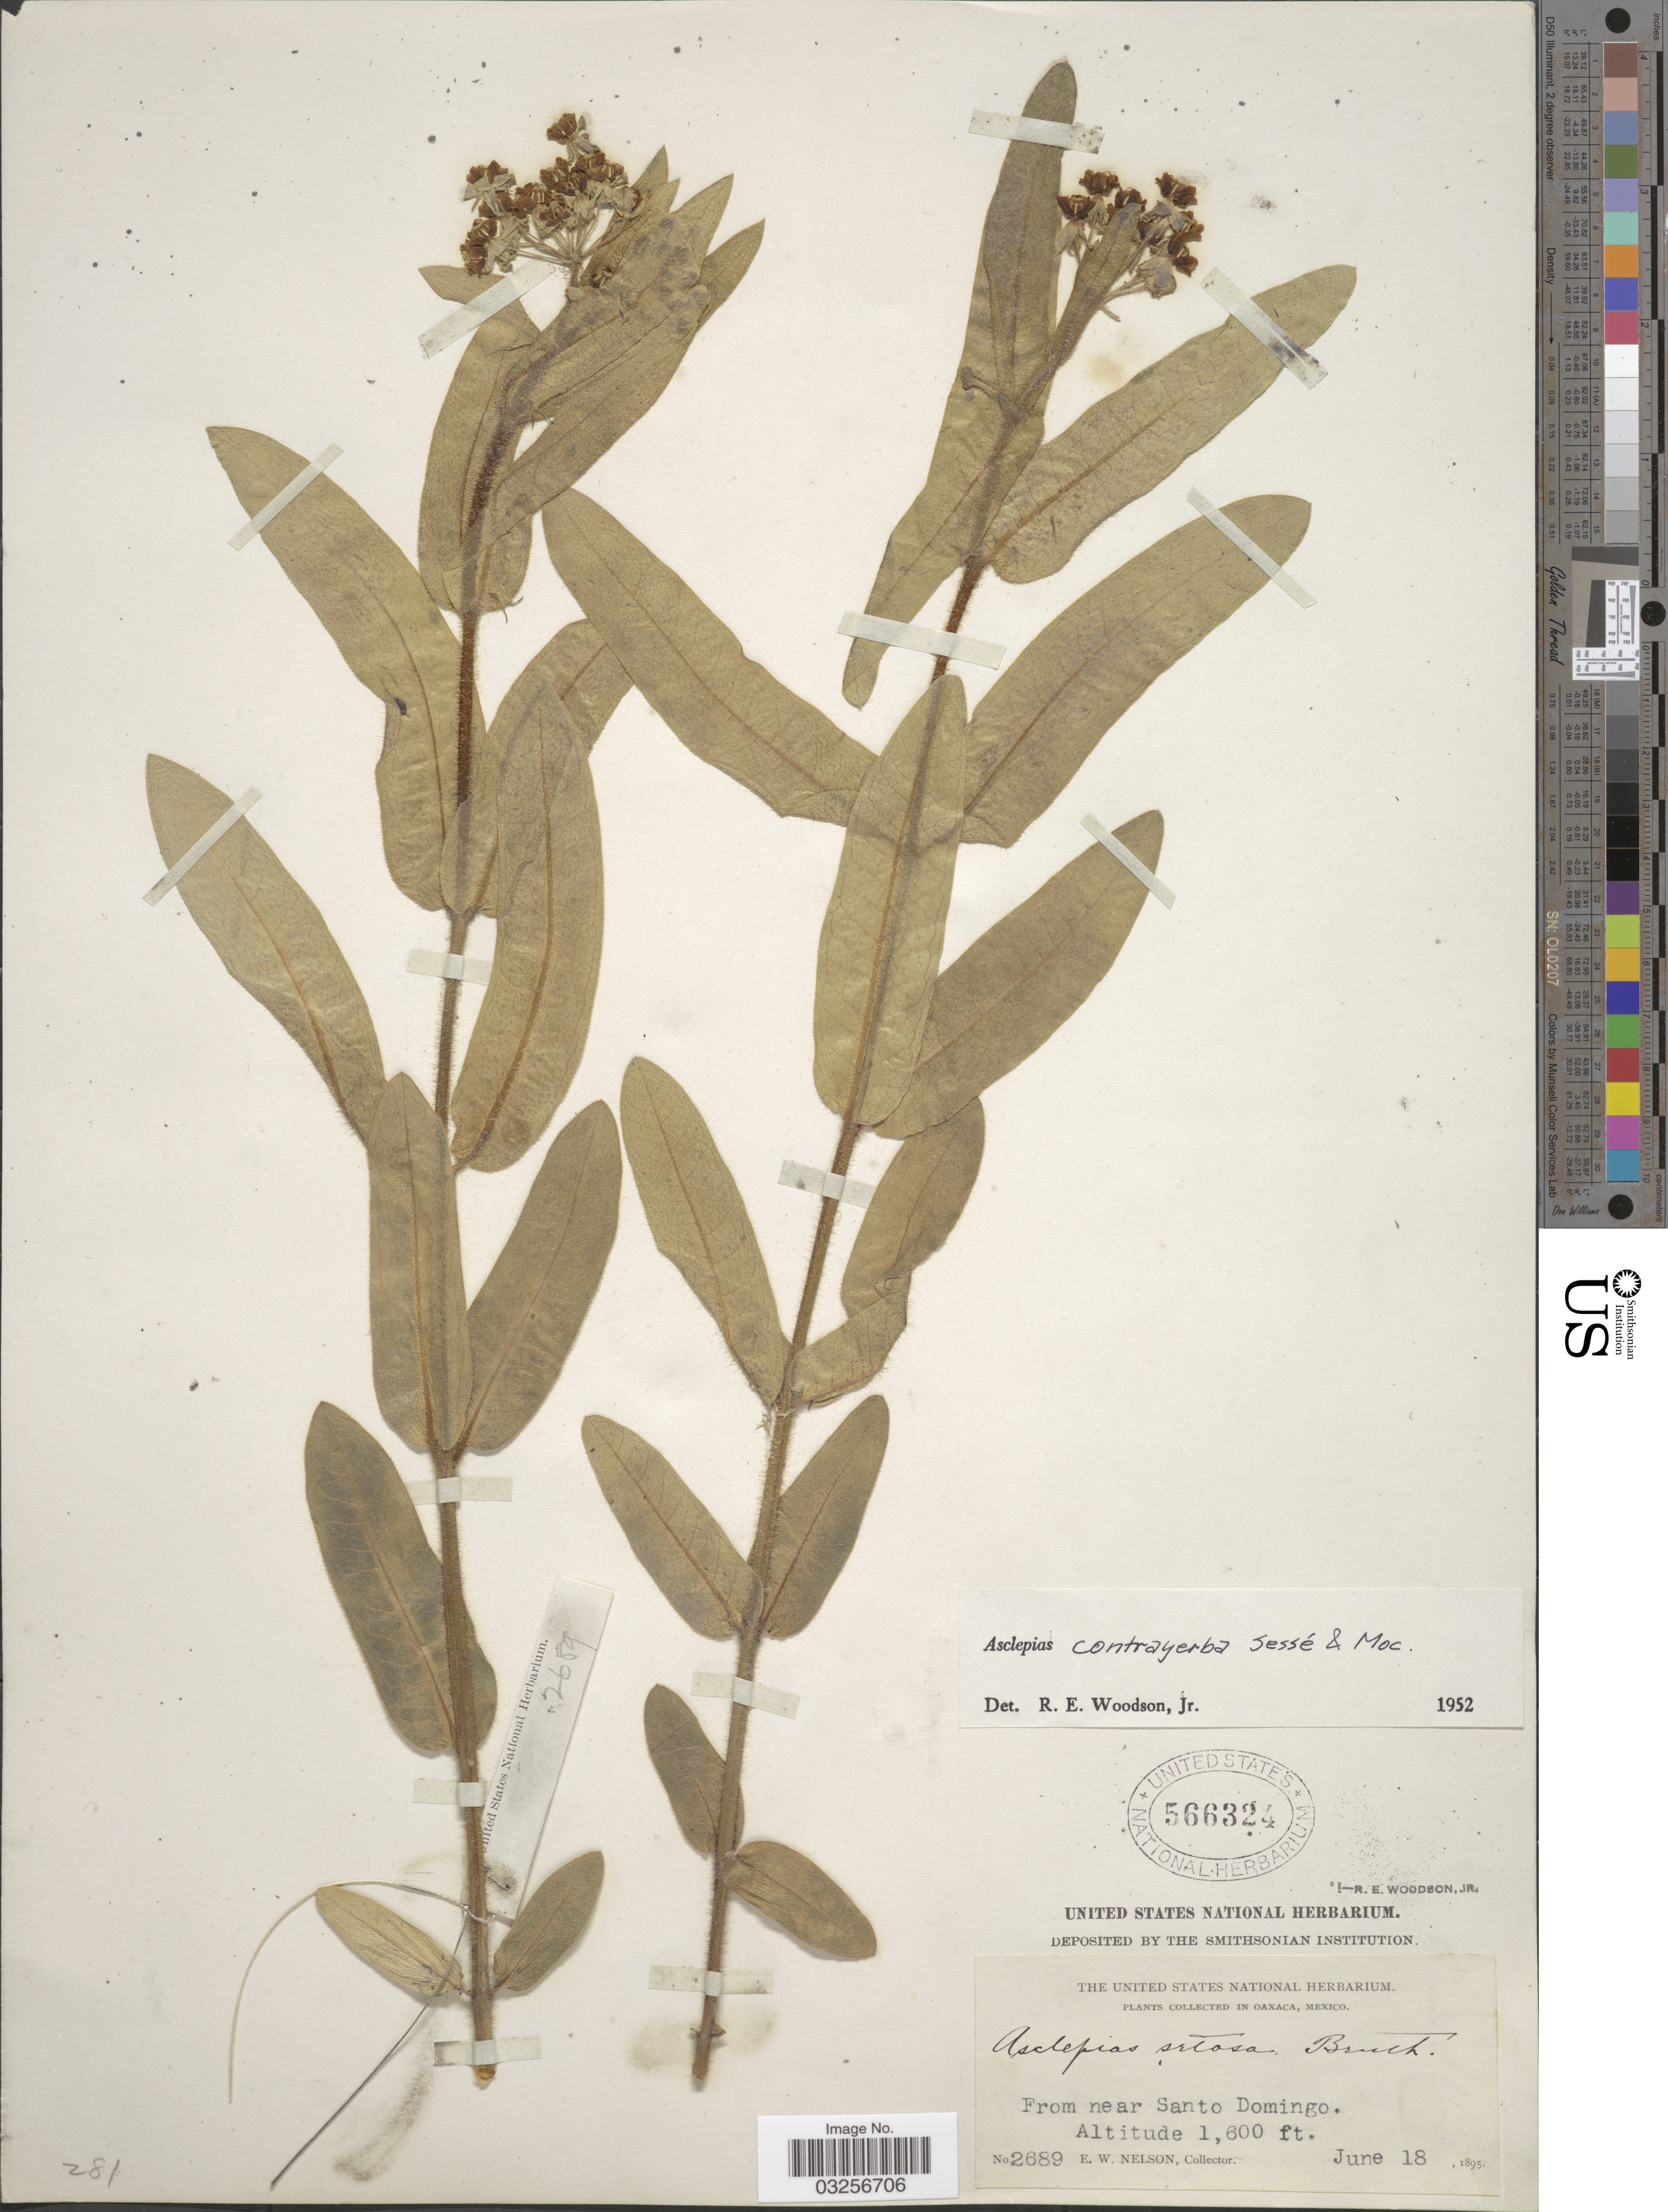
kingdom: Plantae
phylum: Tracheophyta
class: Magnoliopsida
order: Gentianales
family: Apocynaceae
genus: Asclepias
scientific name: Asclepias contrayerba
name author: Sessé & Moc.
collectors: E. W. Nelson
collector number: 2689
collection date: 1895-06-18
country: Mexico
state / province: Oaxaca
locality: From near Santo Domingo.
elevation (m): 488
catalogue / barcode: US 566324